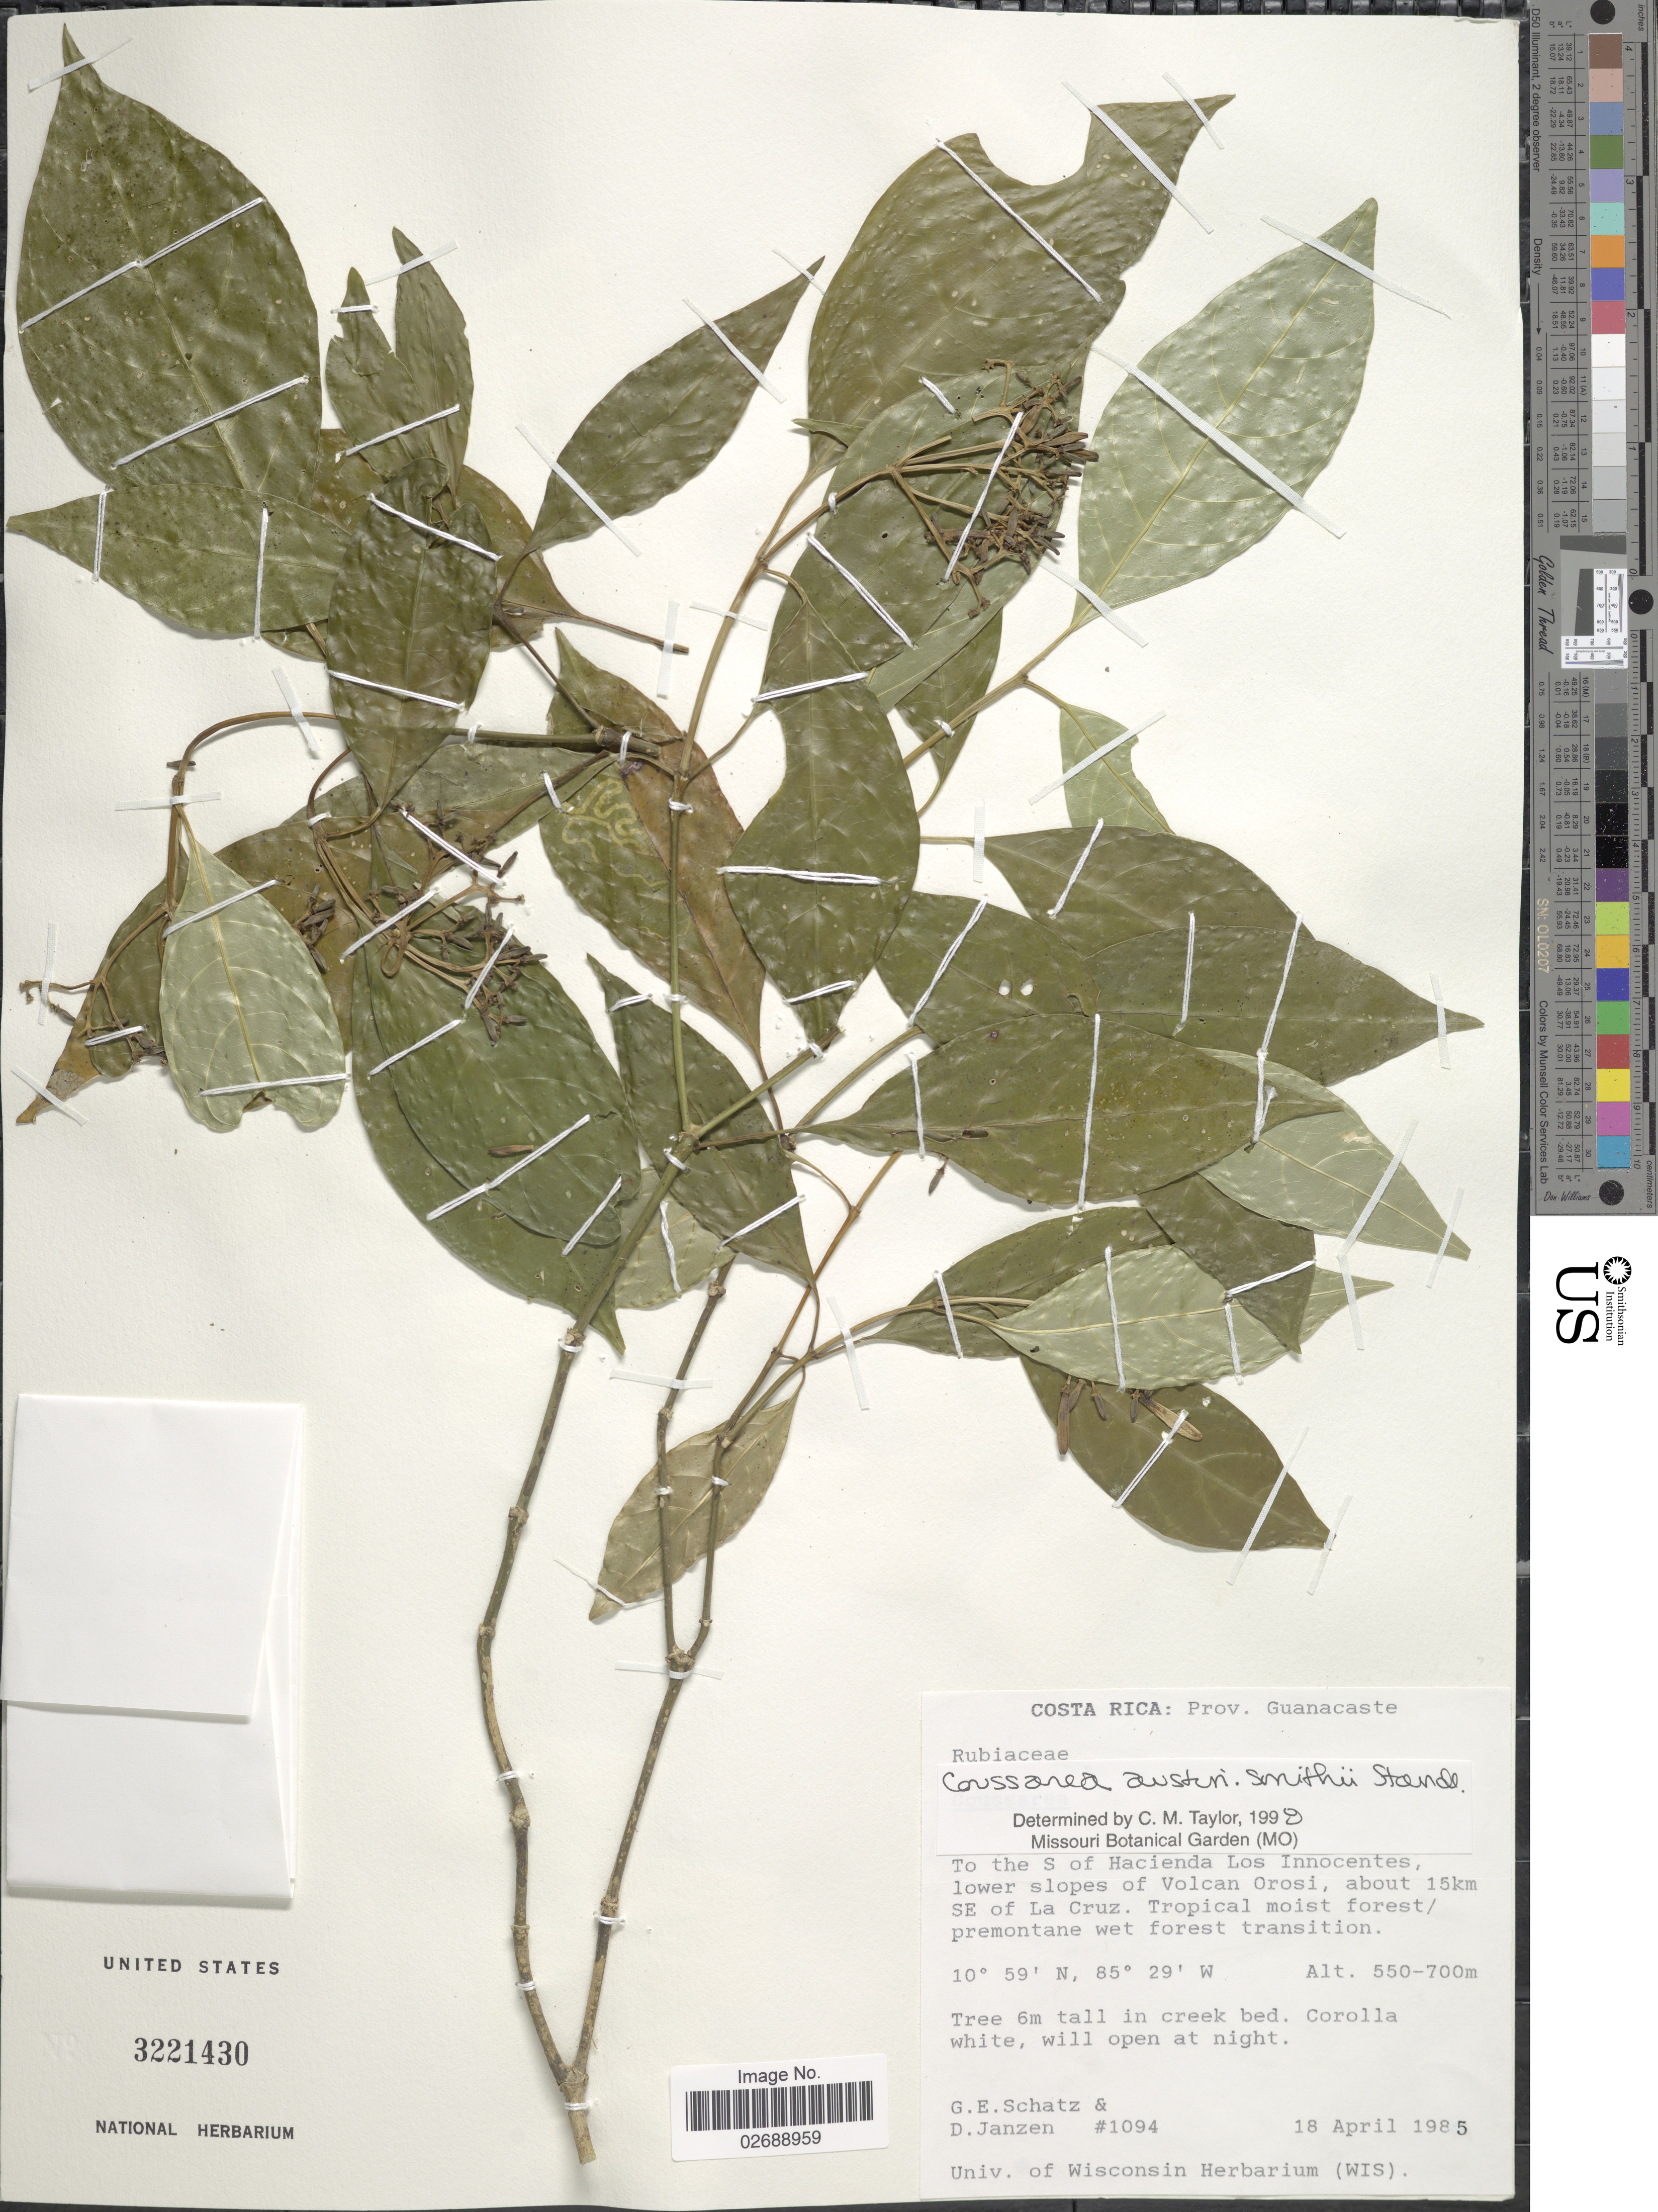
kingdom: Plantae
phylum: Tracheophyta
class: Magnoliopsida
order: Gentianales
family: Rubiaceae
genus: Coussarea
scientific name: Coussarea austin-smithii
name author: Standl.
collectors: G. Schatz & D. Janzen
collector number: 1094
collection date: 1985-04-18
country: Costa Rica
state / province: Guanacaste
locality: To the S of Hacienda Los Innocentes, lower slopes of Volcan Orosi, about 15km SE of La Cruz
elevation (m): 550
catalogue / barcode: US 3221430